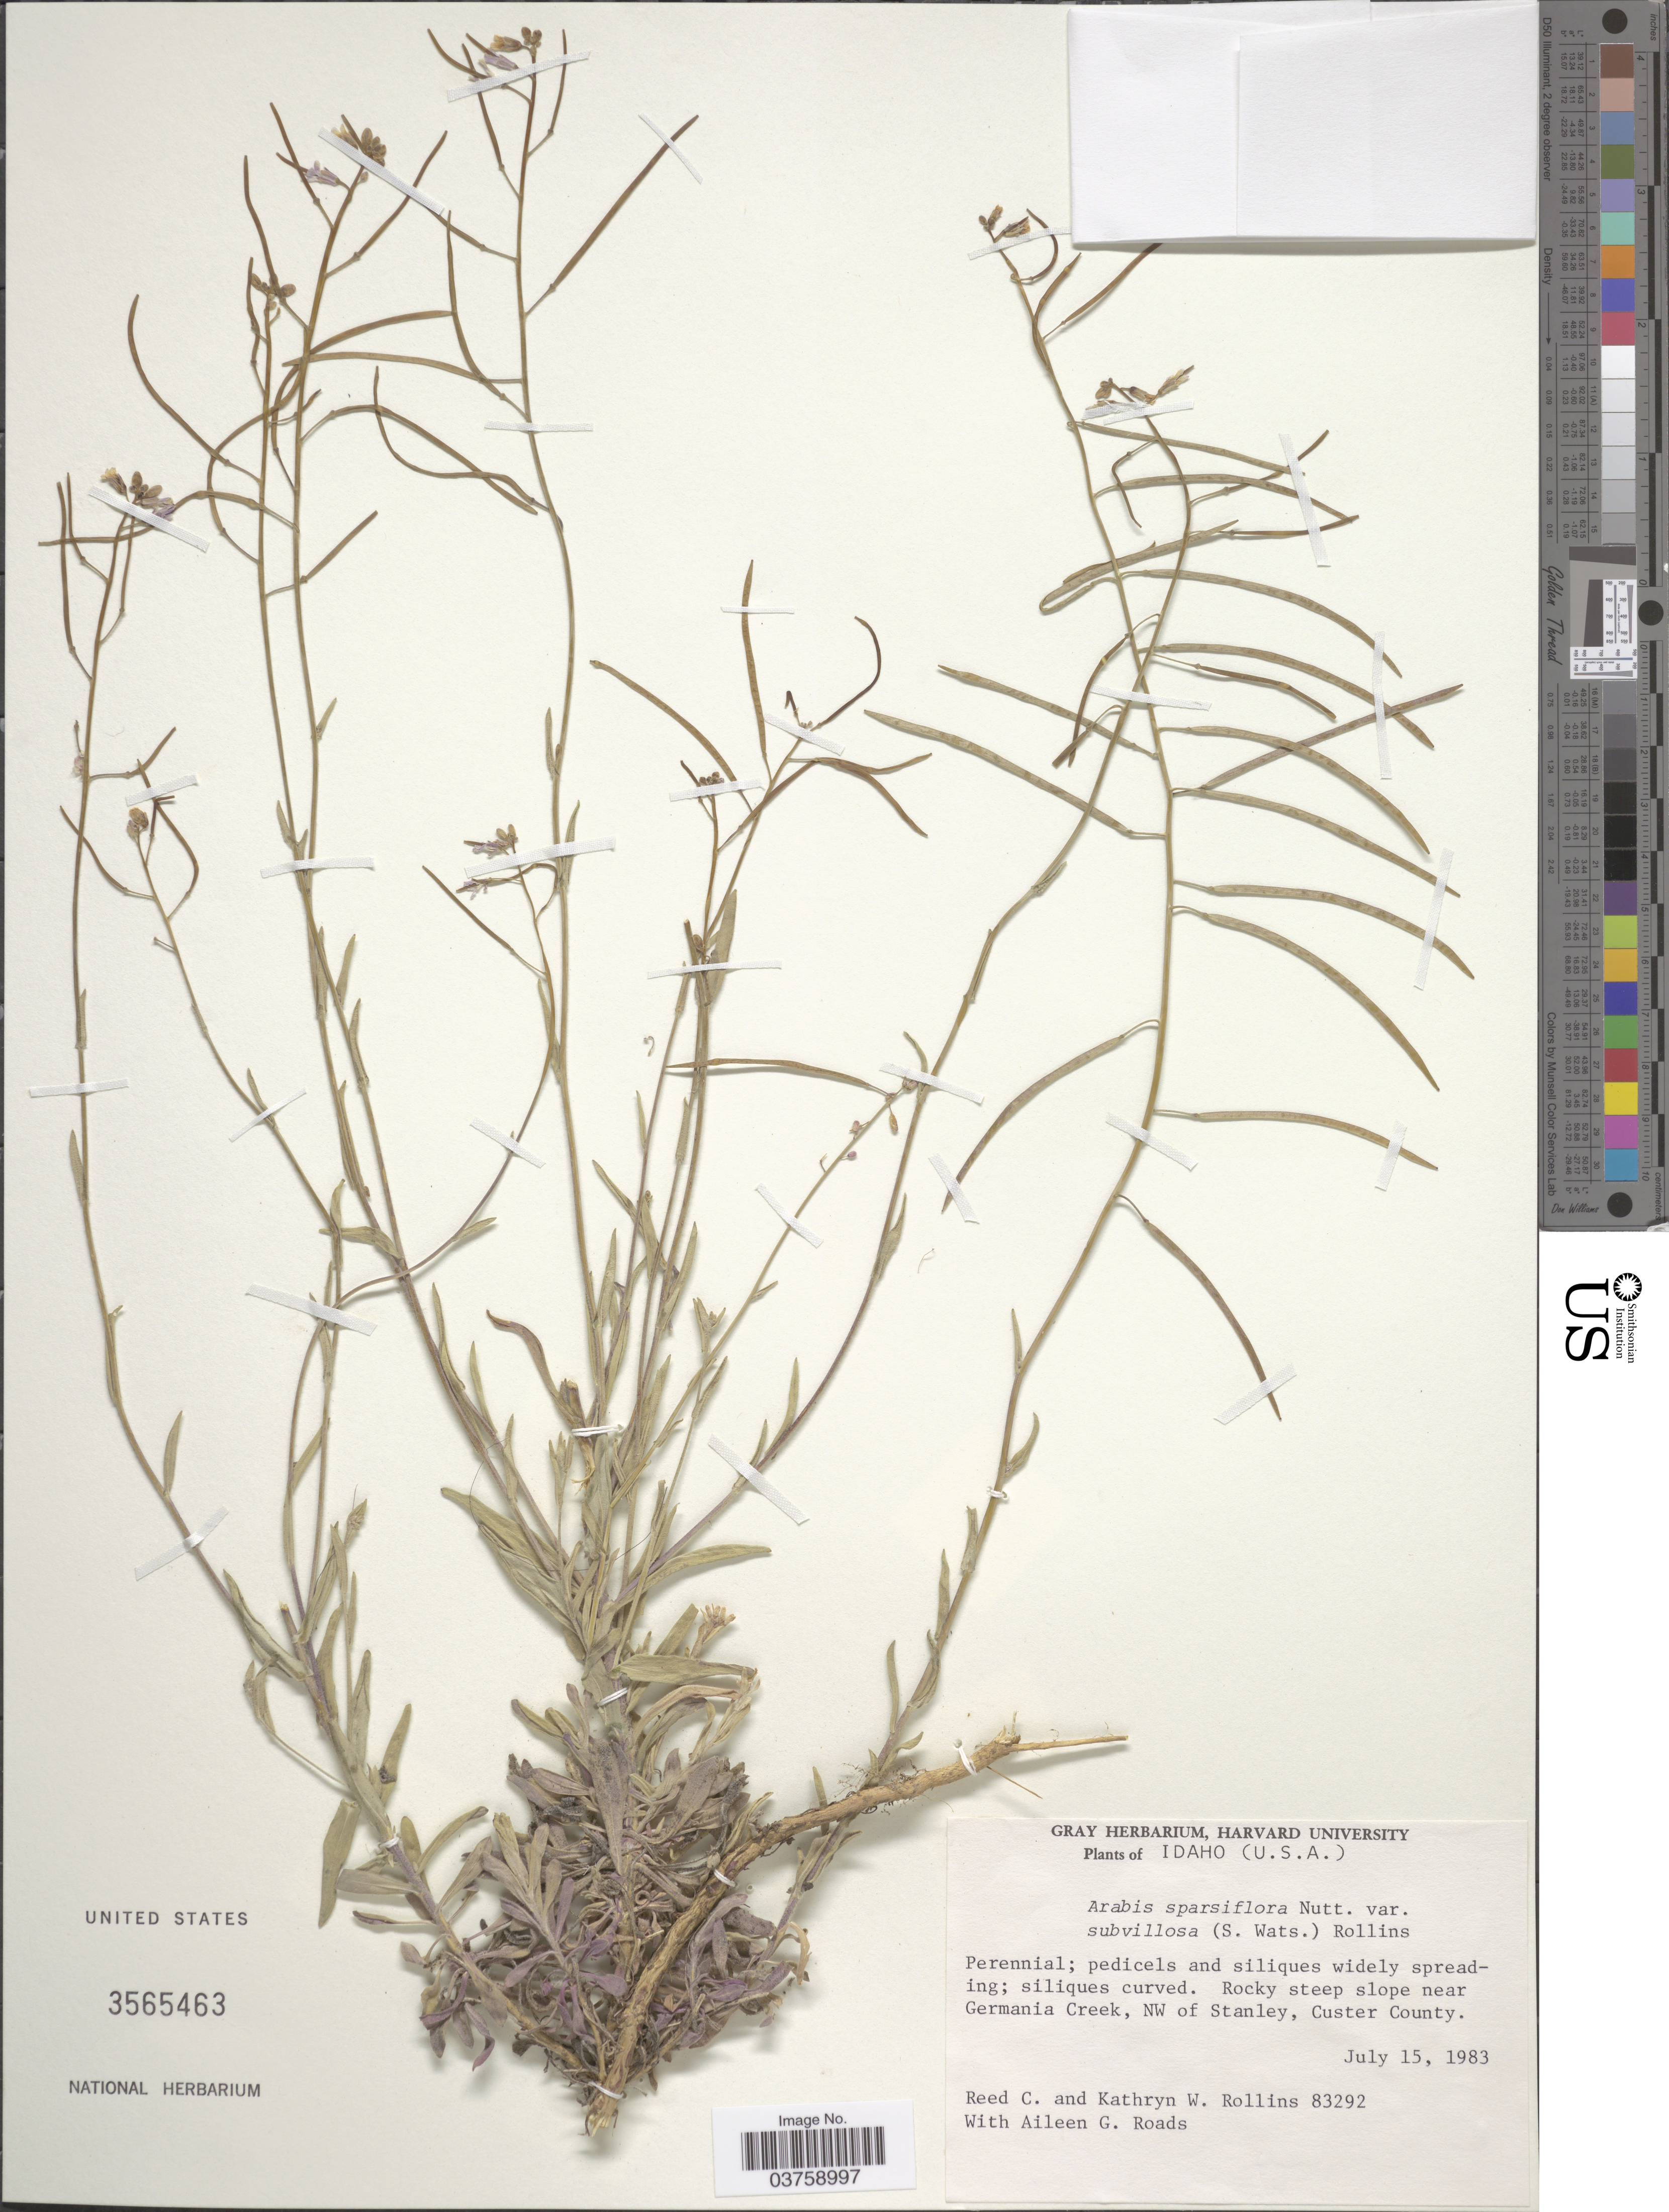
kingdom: Plantae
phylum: Tracheophyta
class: Magnoliopsida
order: Brassicales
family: Brassicaceae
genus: Arabis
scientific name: Arabis sparsiflora var. subvillosa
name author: (S. Watson) Rollins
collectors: R. C. Rollins, K. W. Rollins & A. Roads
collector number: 83292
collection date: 1983-07-15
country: United States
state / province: Idaho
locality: Rocky steep near Germania Creek, NW of Stanley, Custer County.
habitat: rocky steep slope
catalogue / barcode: US 3565463